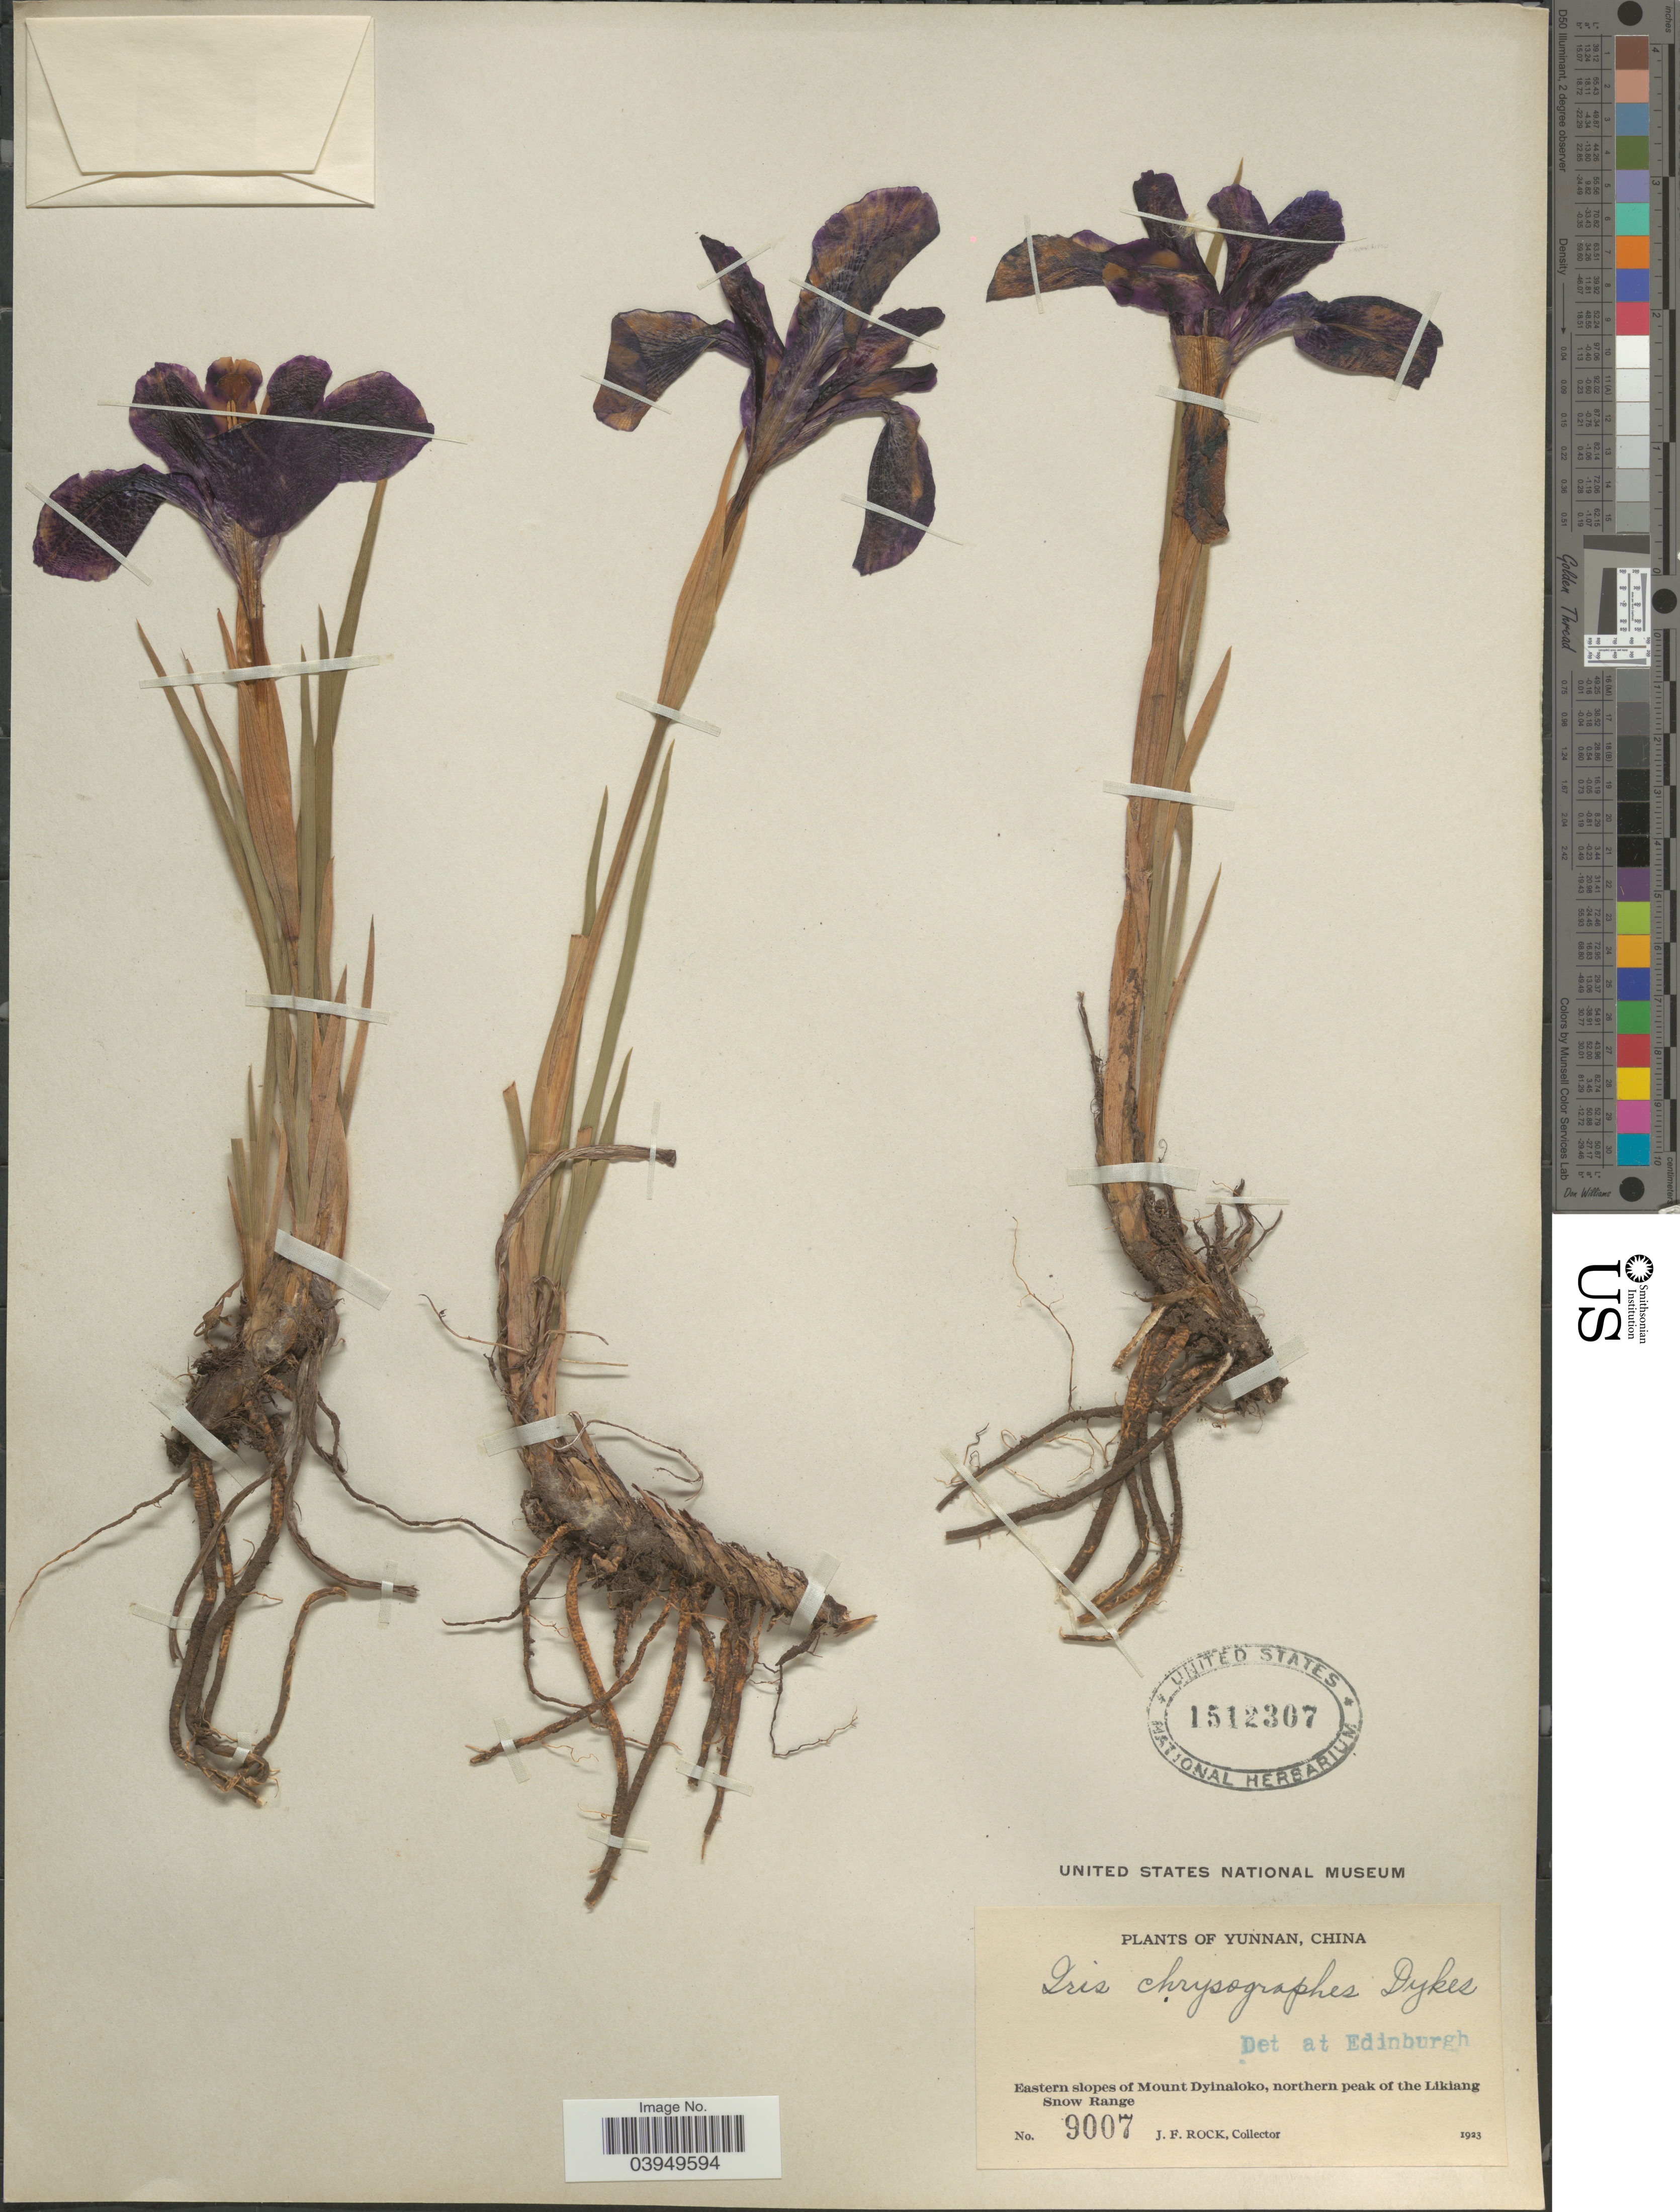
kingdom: Plantae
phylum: Tracheophyta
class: Liliopsida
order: Asparagales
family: Iridaceae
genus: Iris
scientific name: Iris chrysographes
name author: Dykes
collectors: J. Rock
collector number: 9007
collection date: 1923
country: China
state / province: Yunnan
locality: Eastern slopes of Mount Dyinaloko, northern peak of the Likiang Snow Range.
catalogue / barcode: US 1512307